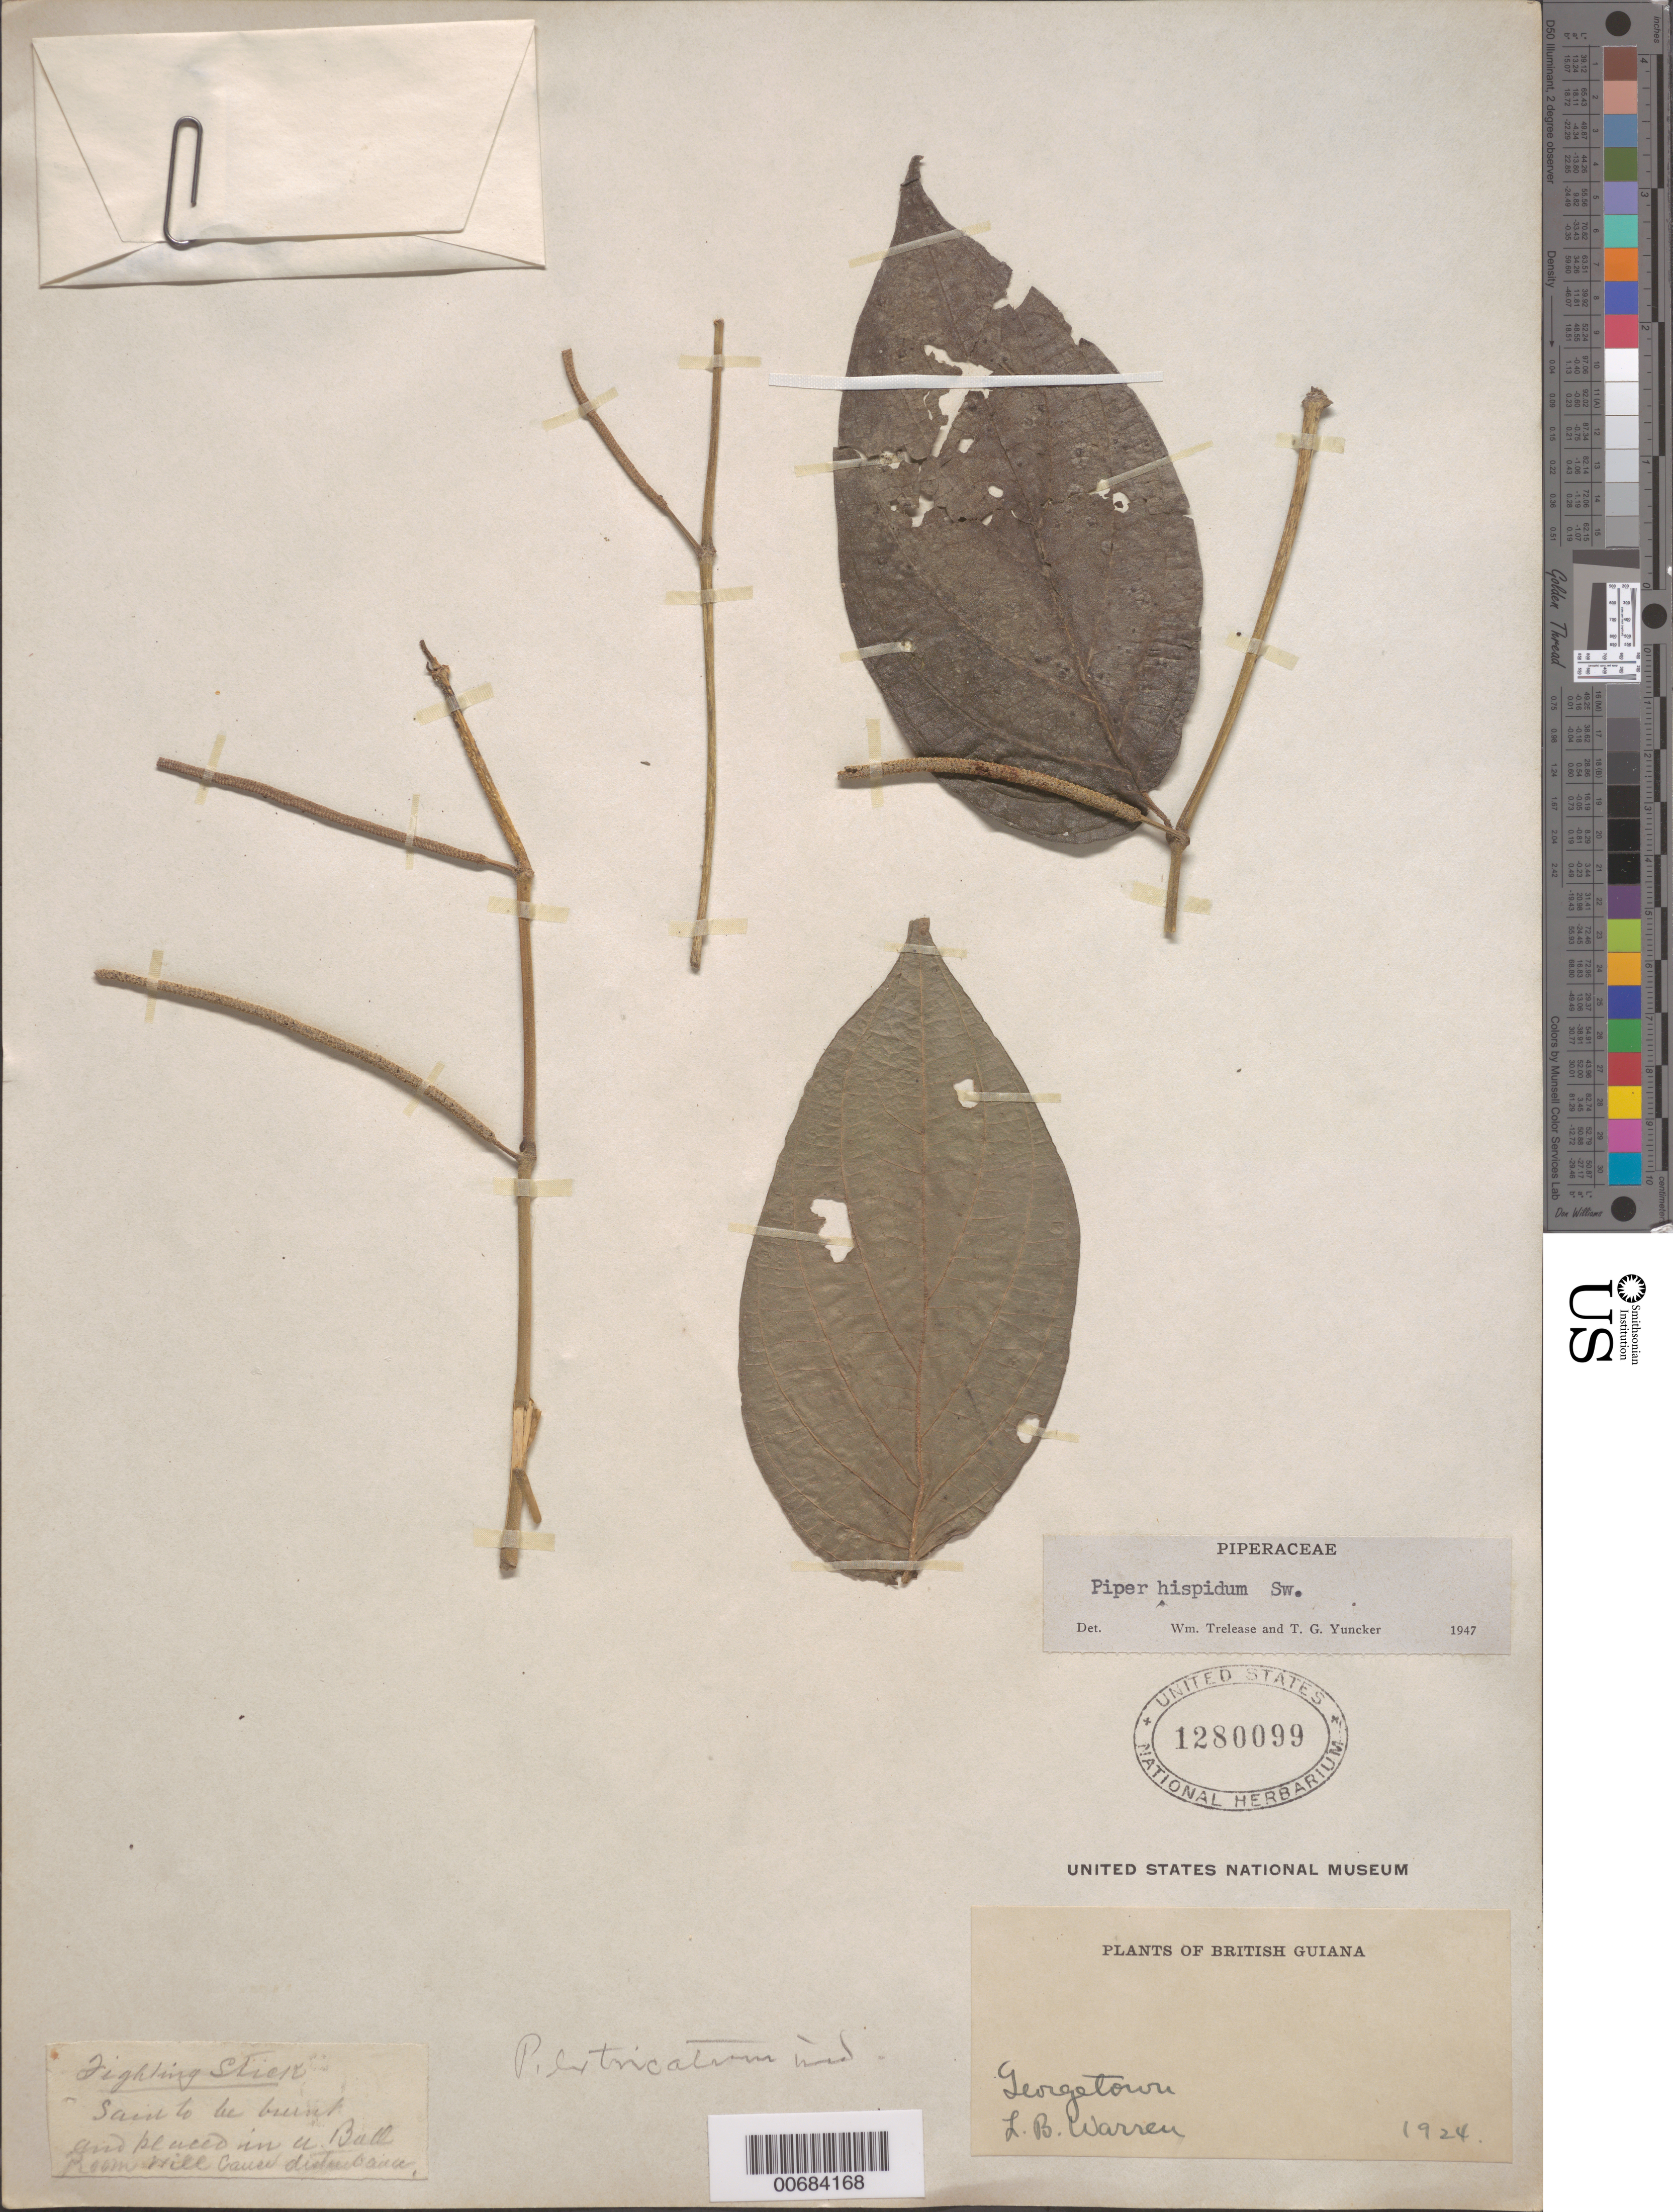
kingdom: Plantae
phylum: Tracheophyta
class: Magnoliopsida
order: Piperales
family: Piperaceae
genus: Piper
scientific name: Piper hispidum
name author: Sw.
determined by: Trelease, W.; Yuncker, T. G.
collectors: L. Warren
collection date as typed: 1924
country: Guyana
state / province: Demerara-Mahaica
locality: Georgetown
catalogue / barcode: US 1280099